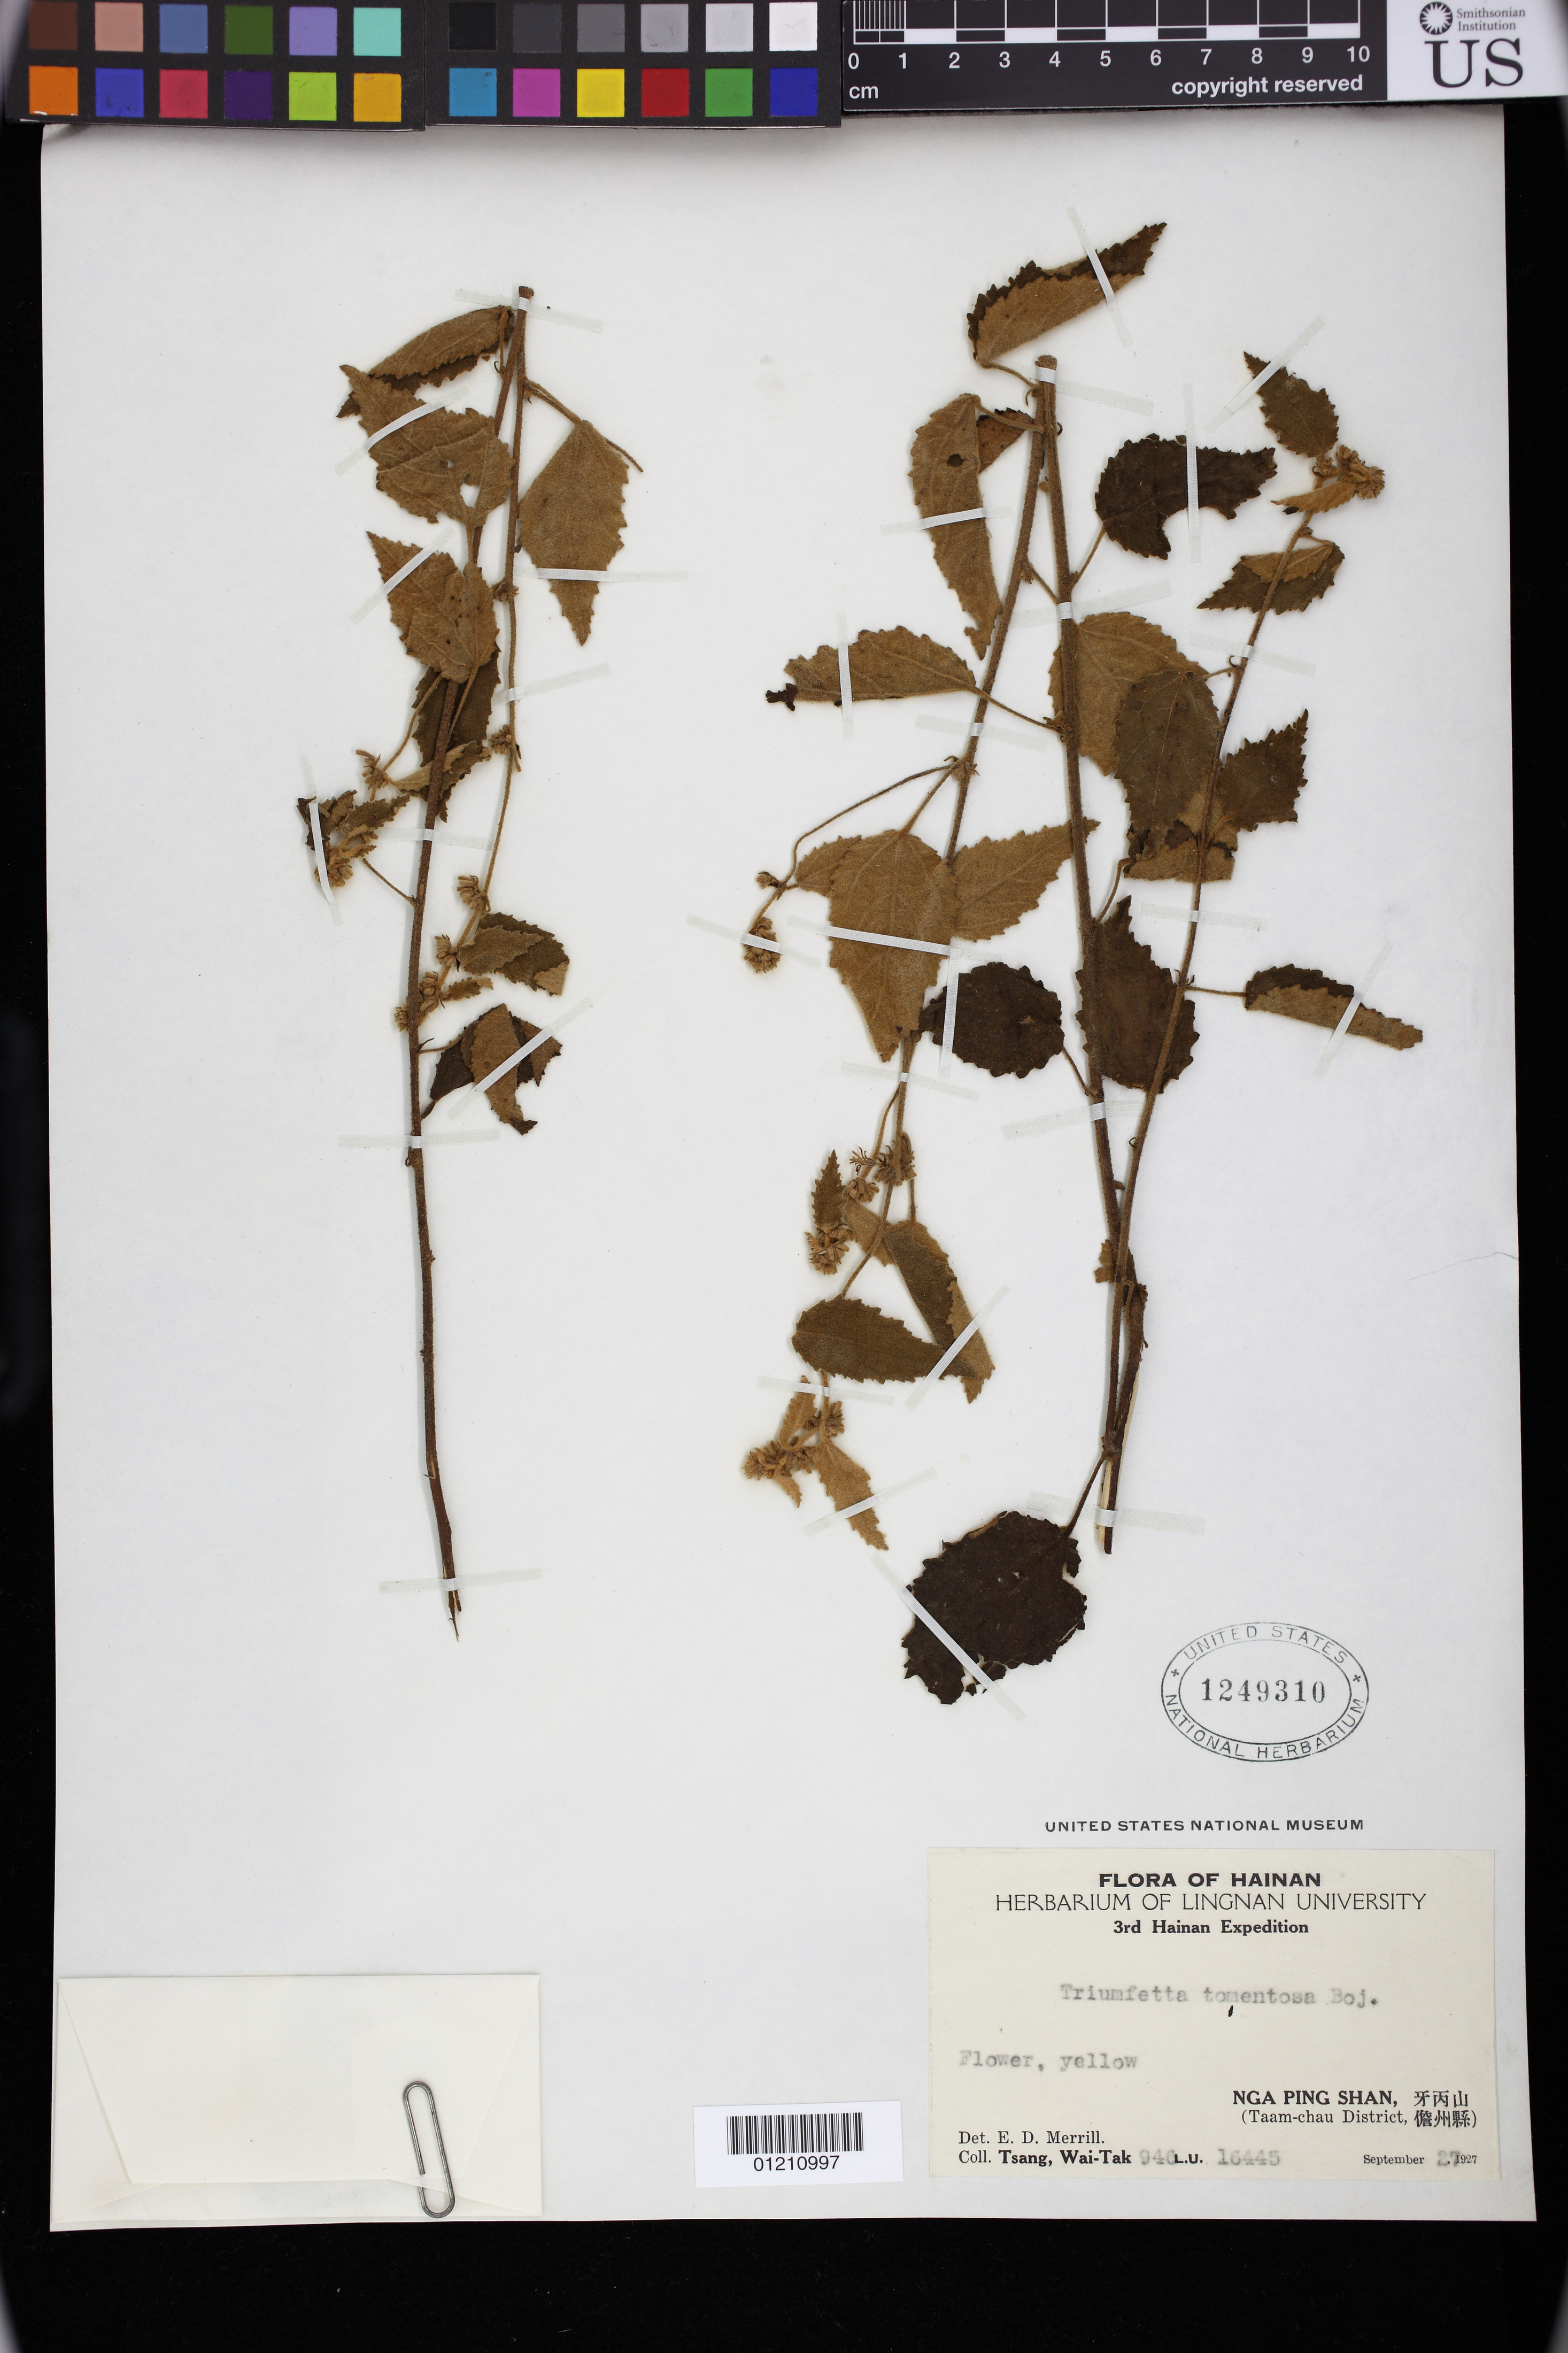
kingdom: Plantae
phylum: Tracheophyta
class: Magnoliopsida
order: Malvales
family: Malvaceae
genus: Triumfetta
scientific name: Triumfetta tomentosa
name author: Bojer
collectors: W. T. Tsang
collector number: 946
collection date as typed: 27 Sep 1927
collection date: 1927-09-27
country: China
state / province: Hainan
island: Hainan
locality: Nga Ping Shan, Taam-chau District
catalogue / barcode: US 1249310